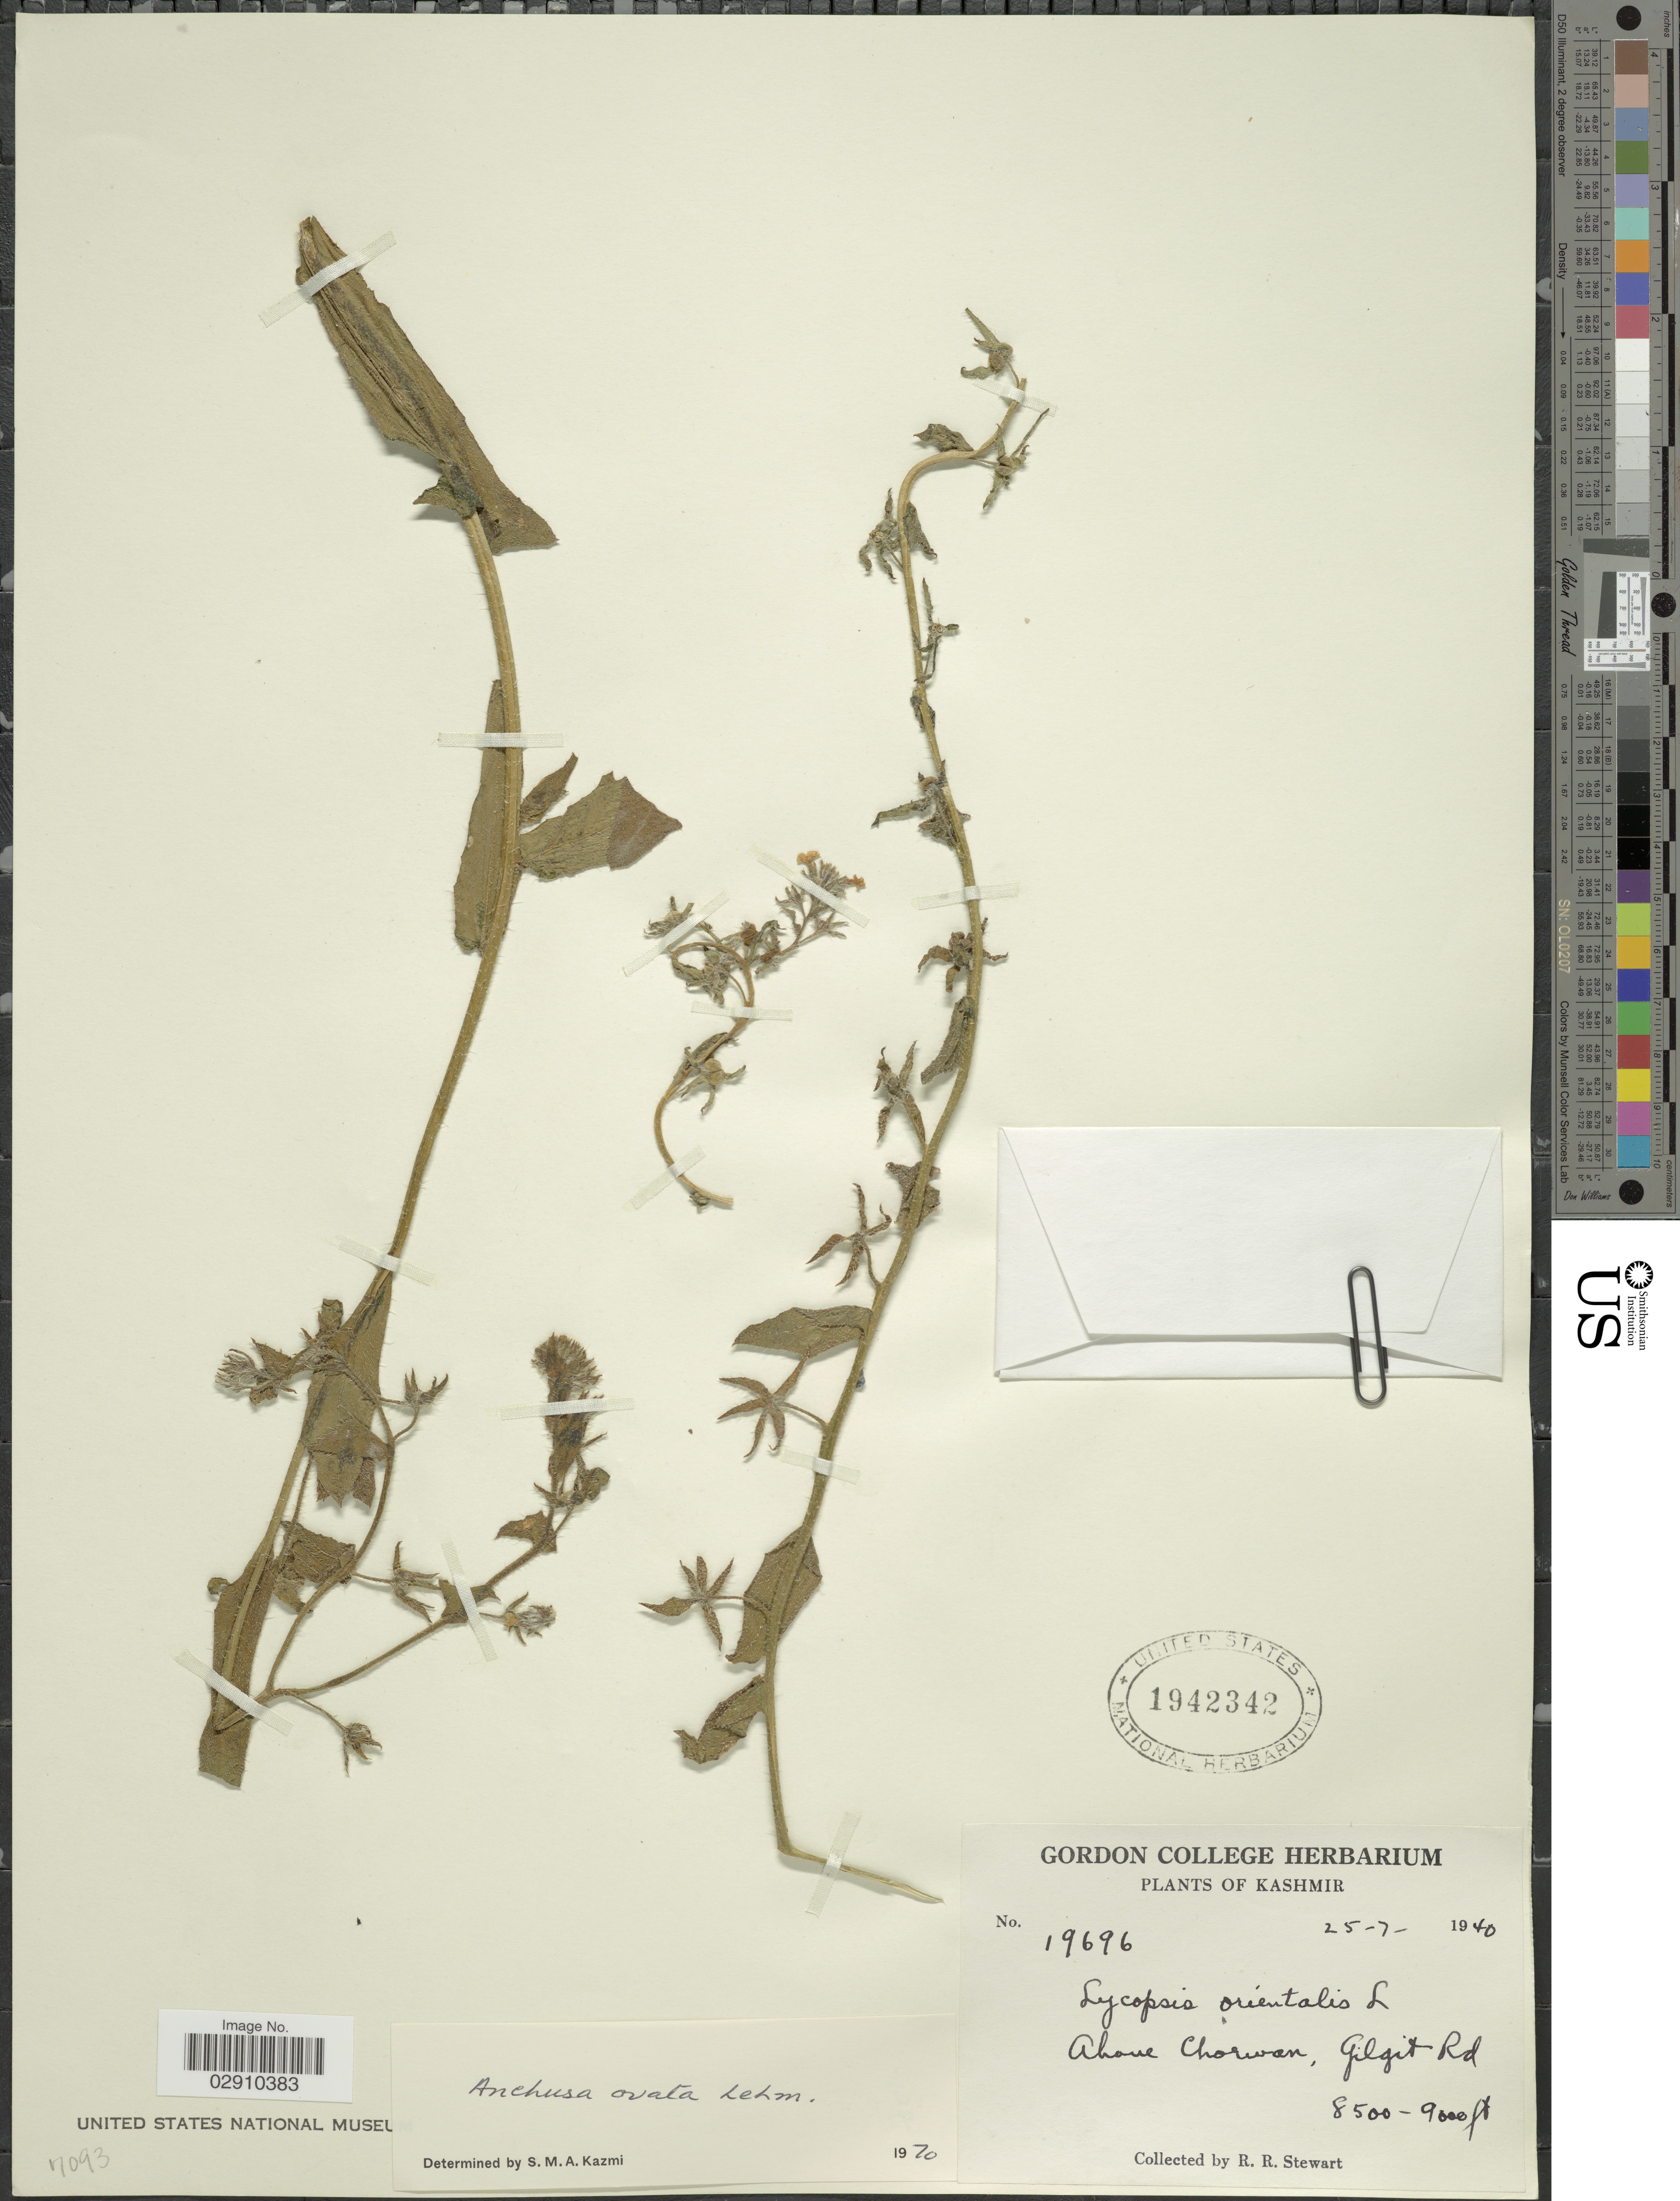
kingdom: Plantae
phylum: Tracheophyta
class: Magnoliopsida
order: Boraginales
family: Boraginaceae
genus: Anchusa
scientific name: Anchusa ovata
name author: Lehm.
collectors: R. Stewart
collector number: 19696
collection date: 1940-07-25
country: Pakistan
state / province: Gilgit-Baltistan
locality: Kashmir. Above Chorwan, Gilgit Rd.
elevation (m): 2591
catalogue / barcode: US 1942342